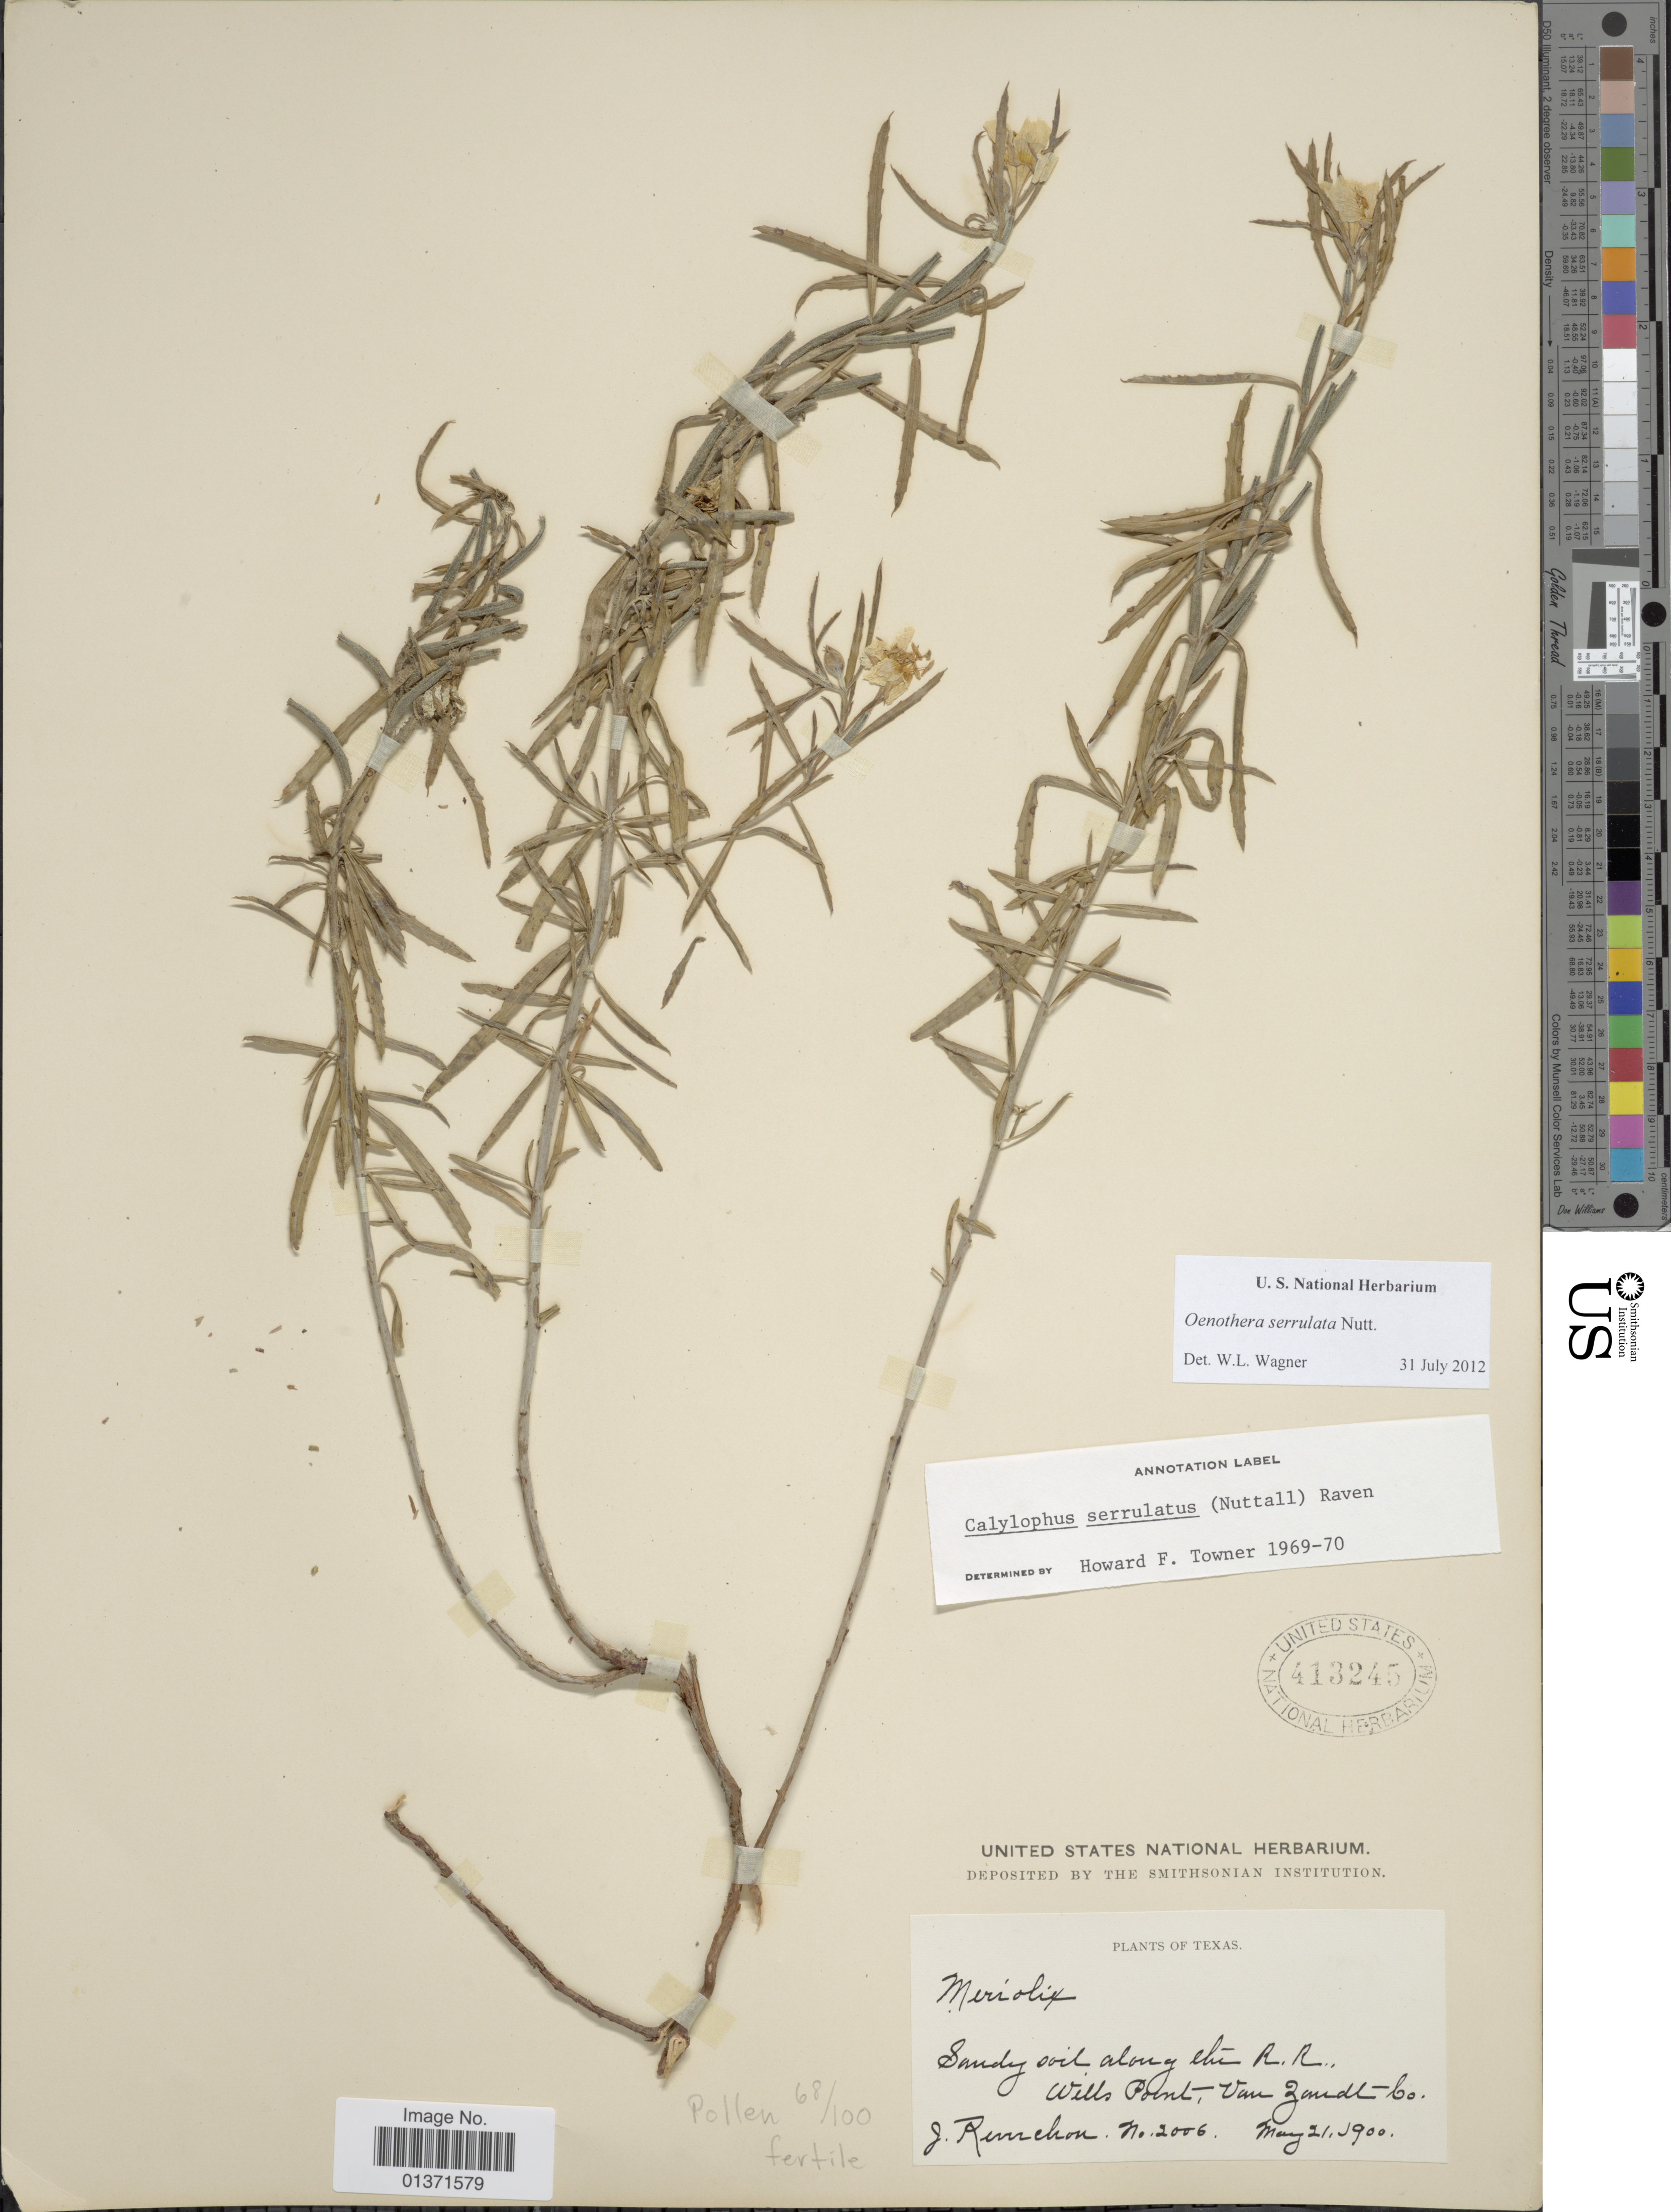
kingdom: Plantae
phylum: Tracheophyta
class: Magnoliopsida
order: Myrtales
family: Onagraceae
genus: Oenothera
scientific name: Oenothera serrulata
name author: Nutt.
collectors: J. Reverchon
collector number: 2006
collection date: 1900-05-21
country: United States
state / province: Texas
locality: Along the R. R., Wells Point, Van Zandt Co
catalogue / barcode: US 413245